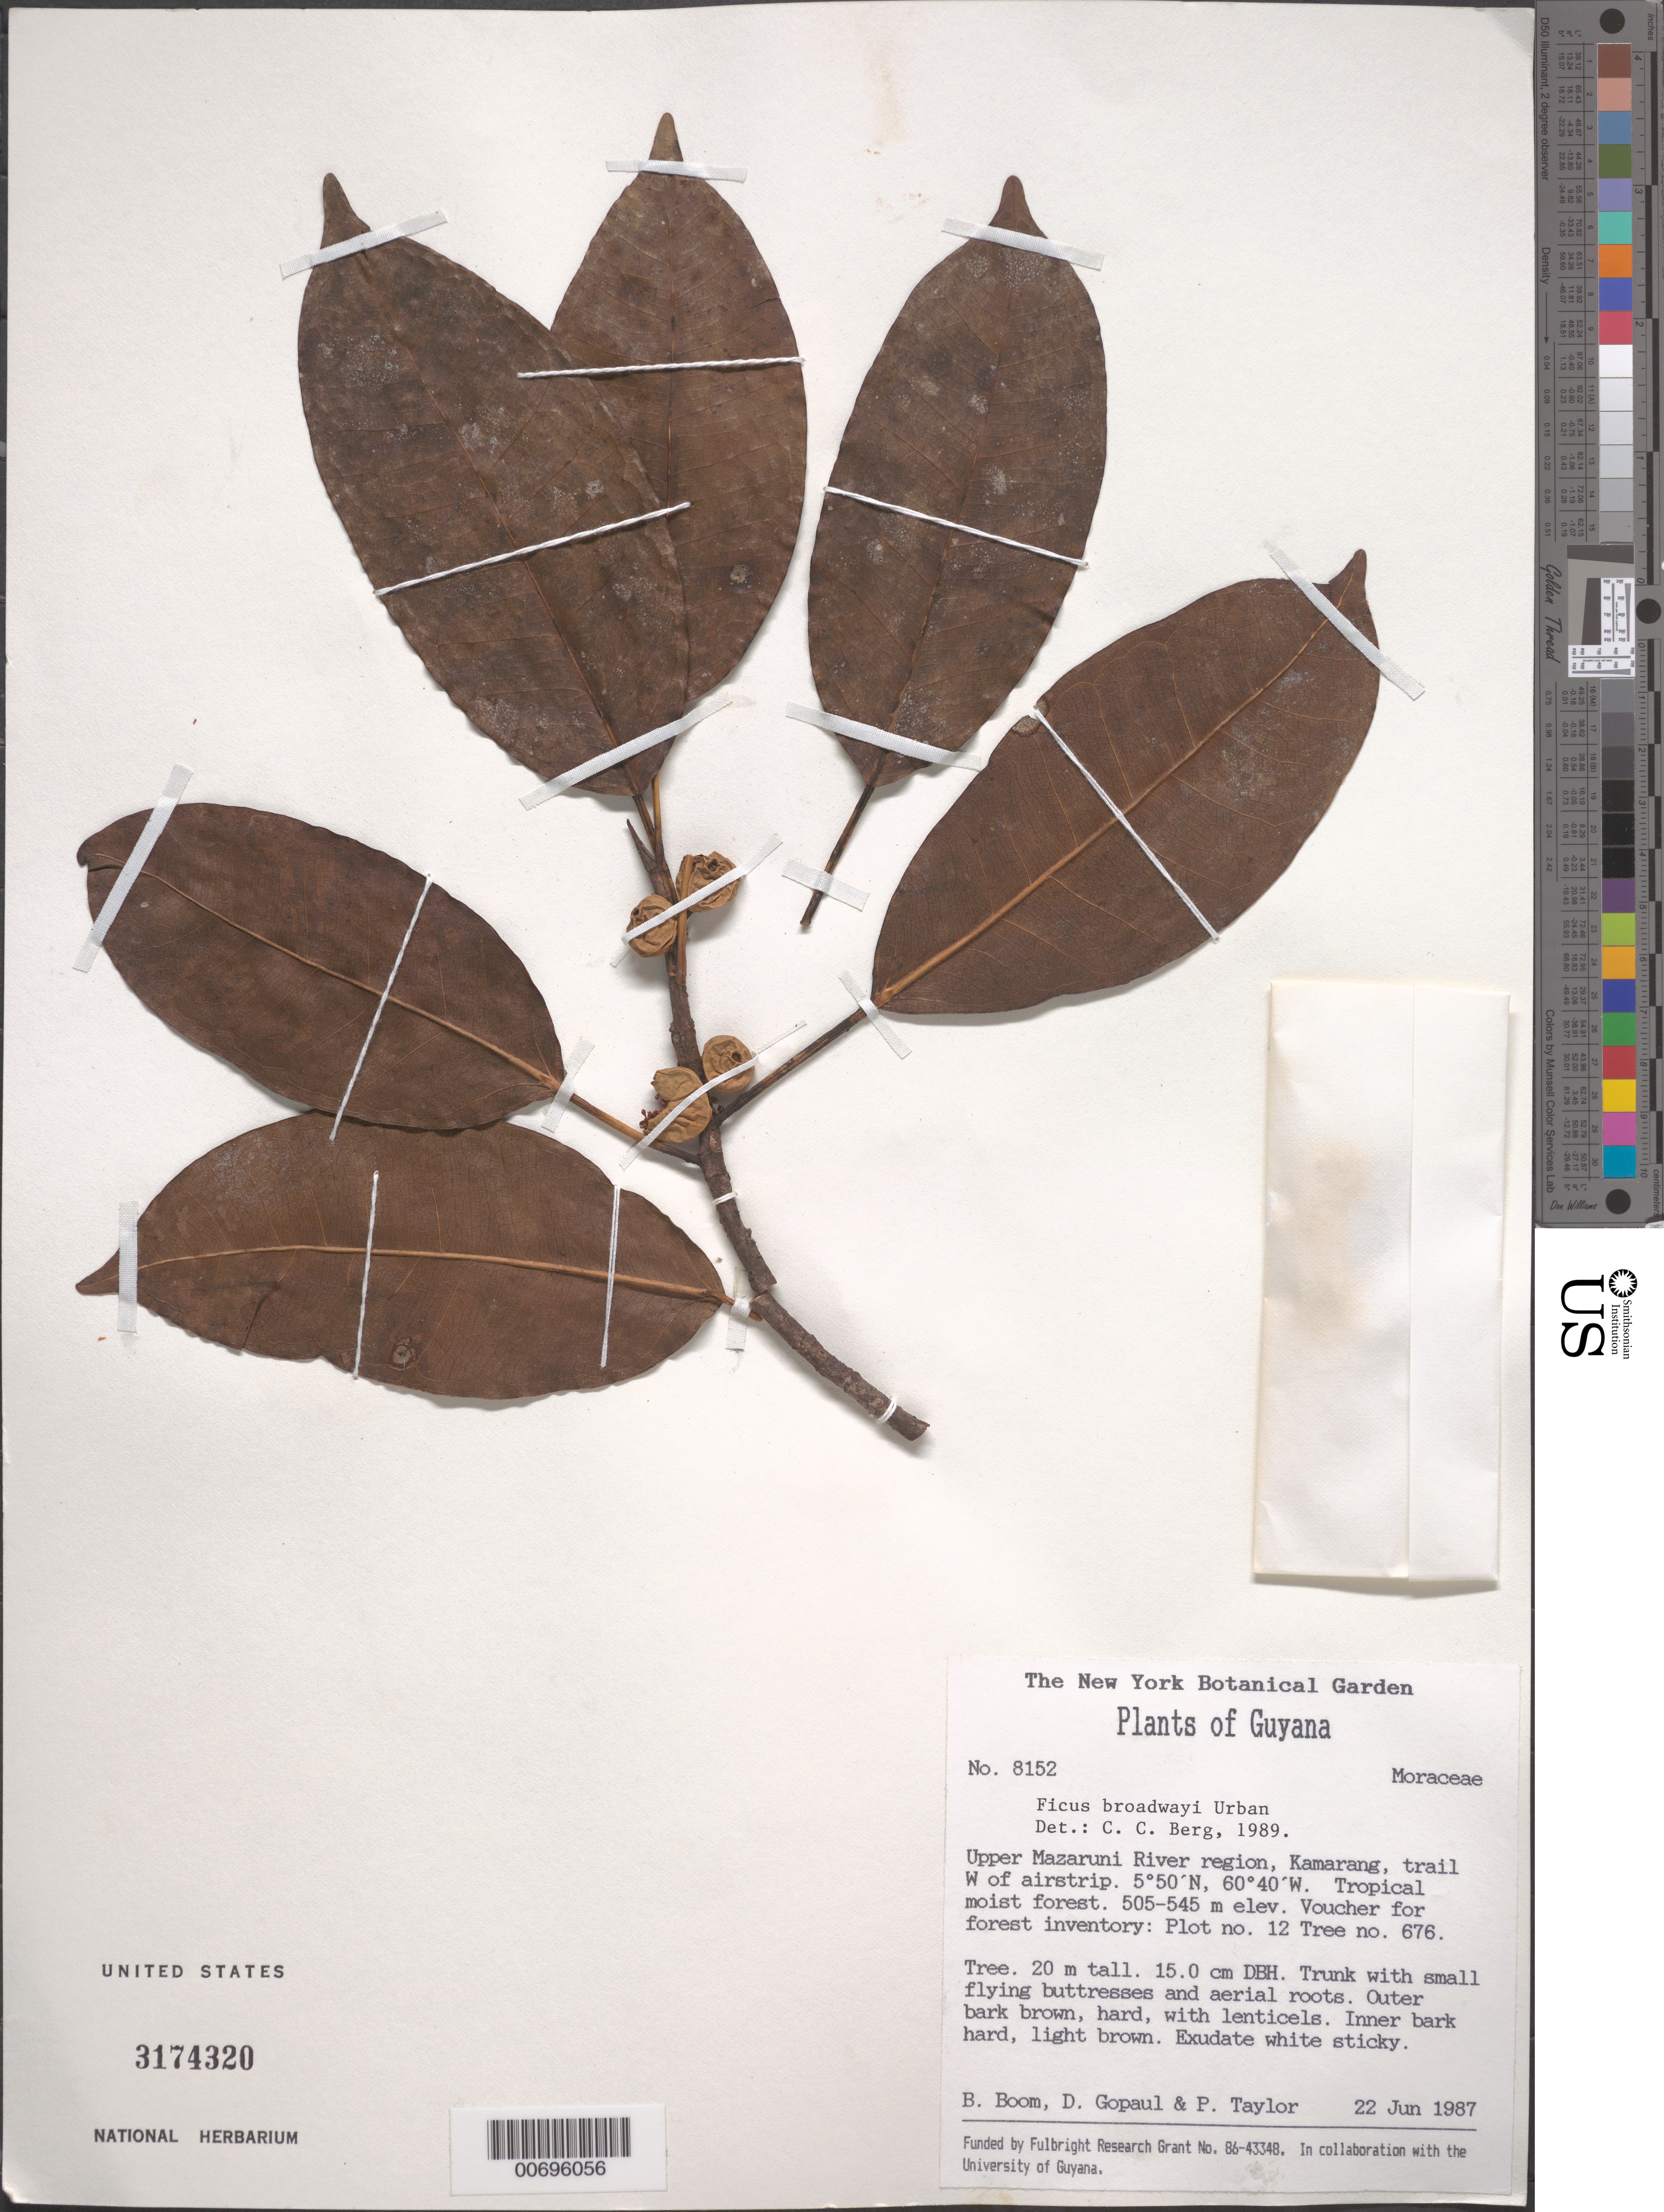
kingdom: Plantae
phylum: Tracheophyta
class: Magnoliopsida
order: Rosales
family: Moraceae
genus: Ficus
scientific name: Ficus broadwayi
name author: Urb.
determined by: Berg, C. C.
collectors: B. M. Boom, D. Gopaul & P. Taylor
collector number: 8152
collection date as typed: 22-Jun-87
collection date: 1987-06-22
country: Guyana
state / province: Cuyuni-Mazaruni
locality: Kamarang, upper Mazaruni R.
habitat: Tropical moist forest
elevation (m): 505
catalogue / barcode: US 3174320